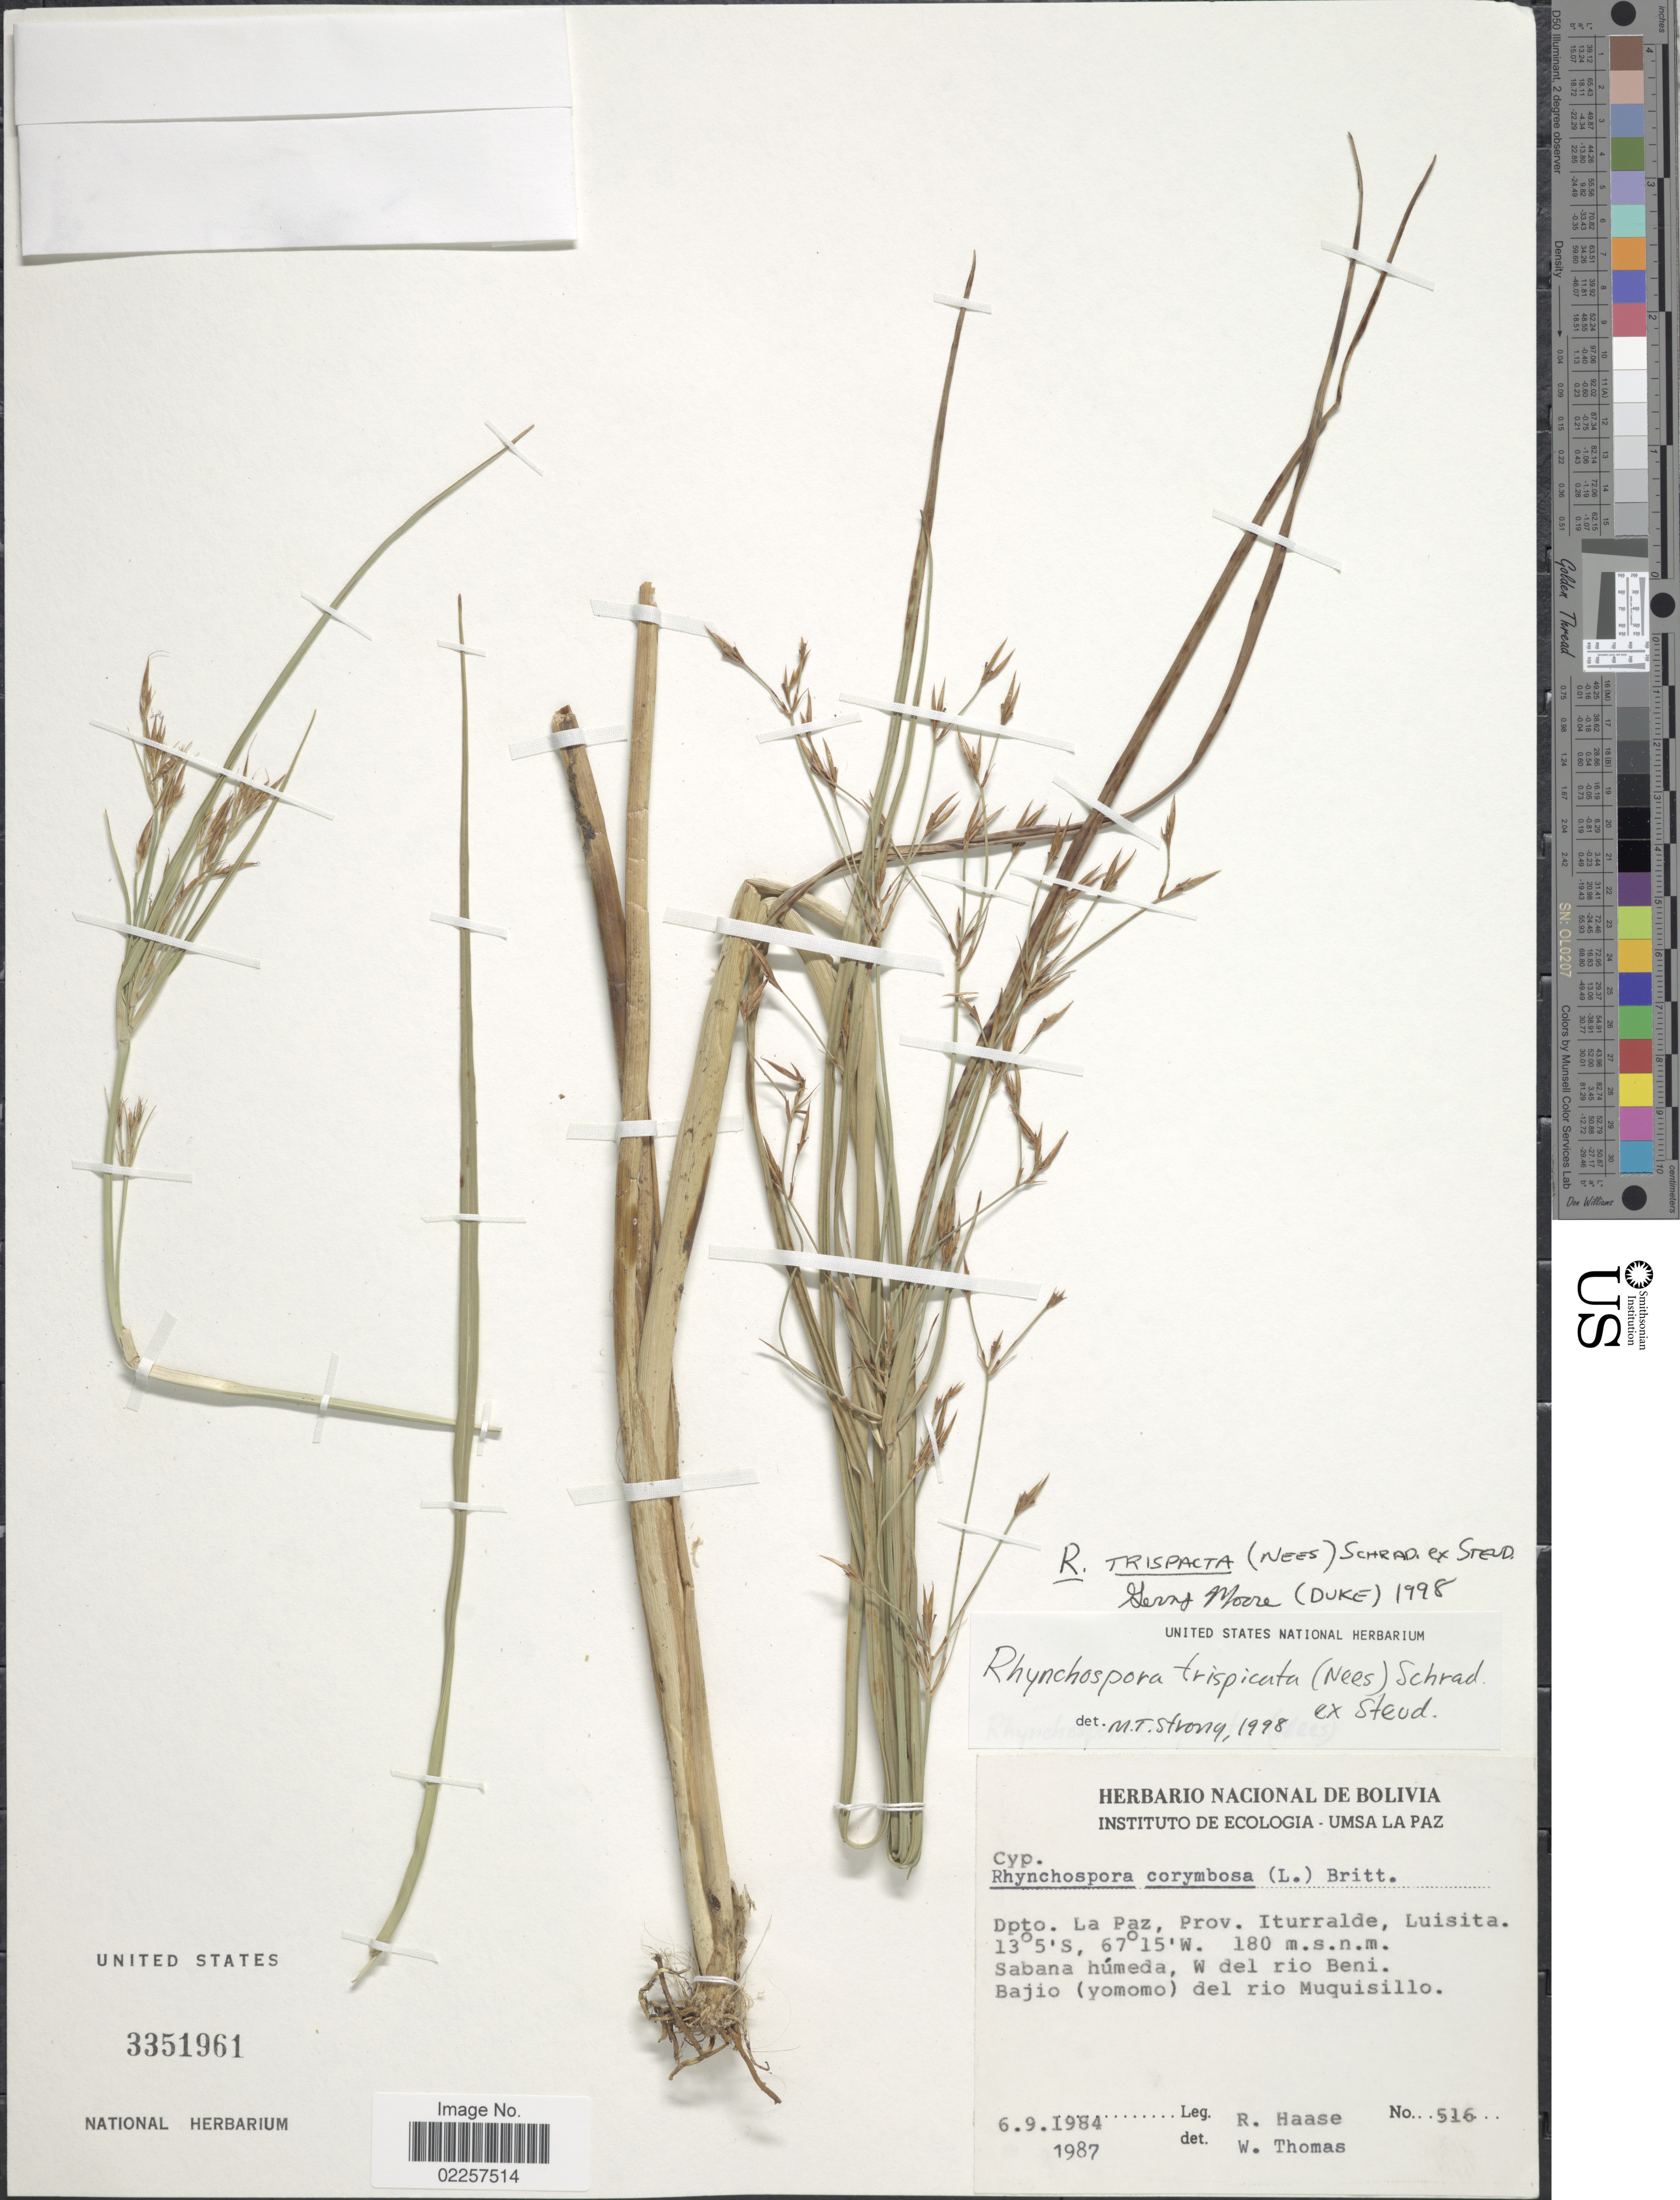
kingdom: Plantae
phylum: Tracheophyta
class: Liliopsida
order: Poales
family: Cyperaceae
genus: Rhynchospora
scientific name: Rhynchospora trispicata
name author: (Nees) Schrad. ex Steud.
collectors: R. Haase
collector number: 516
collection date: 1984-09-06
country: Bolivia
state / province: La Paz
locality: Prov. Iturralde, Luisita, Sabana humeda, W del rio Beni, Bajio (yomomo) del rio Muquisillo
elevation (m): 180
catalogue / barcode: US 3351961